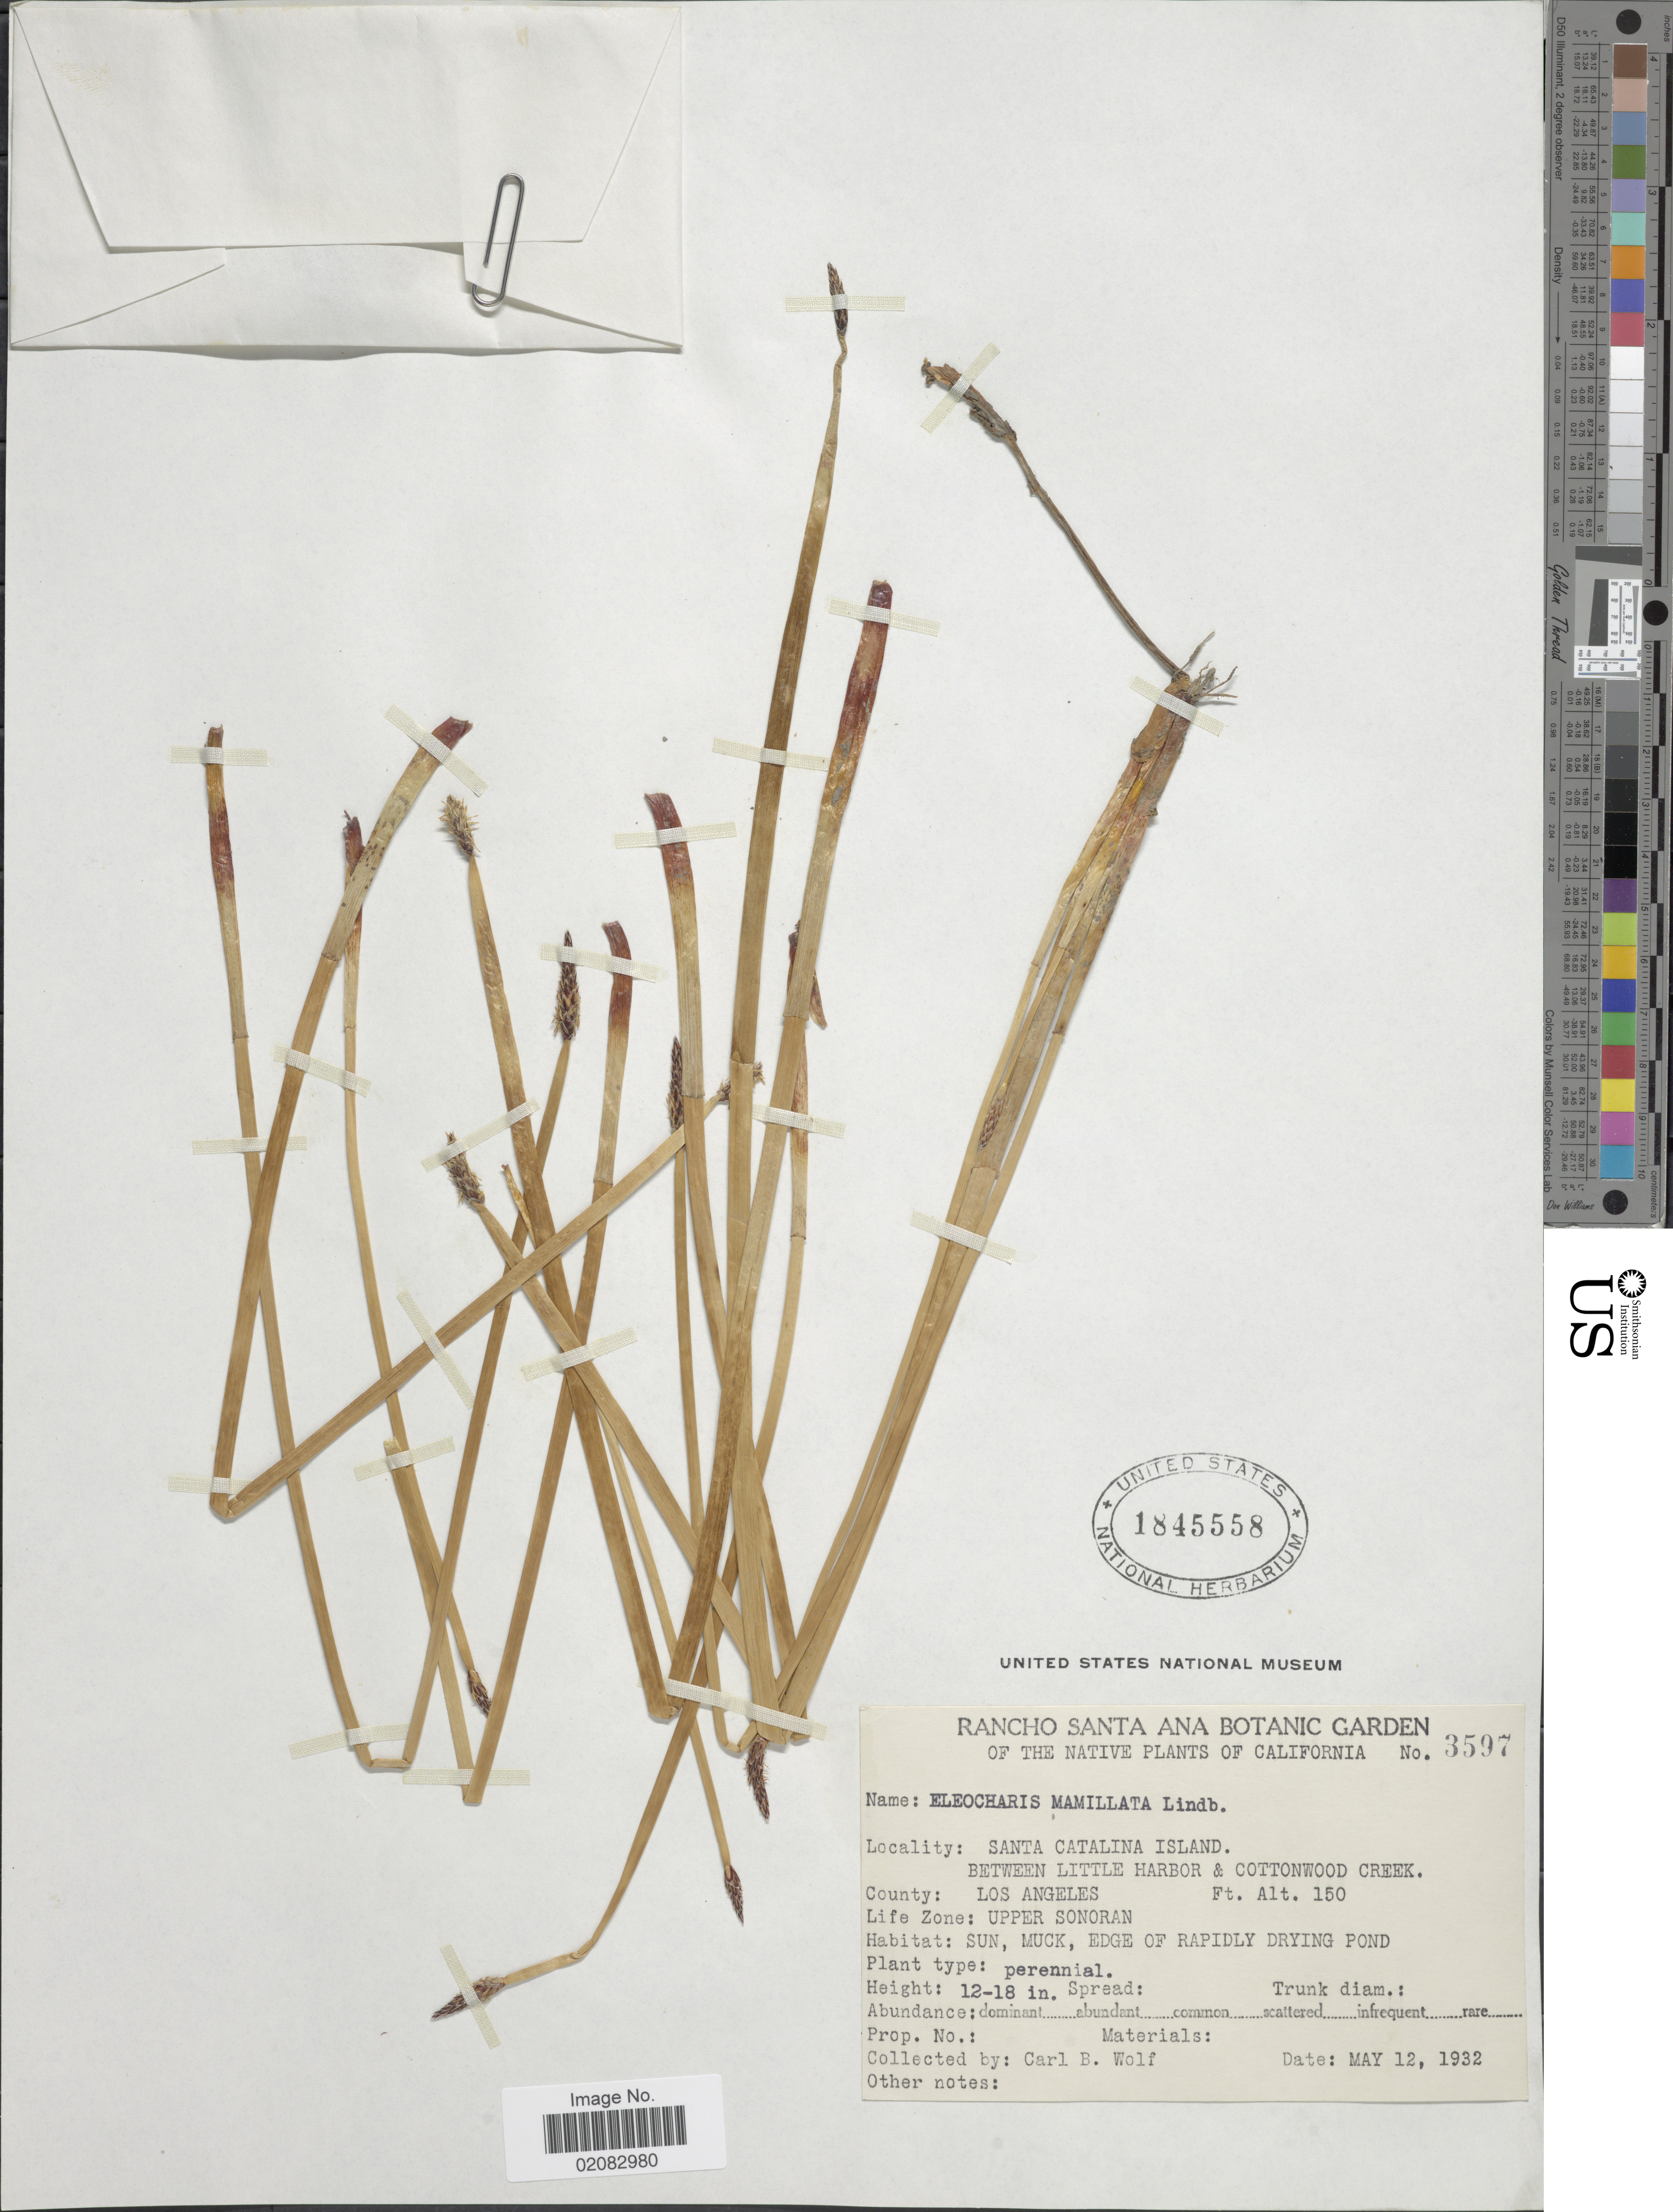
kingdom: Plantae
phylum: Tracheophyta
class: Liliopsida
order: Poales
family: Cyperaceae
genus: Eleocharis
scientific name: Eleocharis macrostachya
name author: Britton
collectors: C. B. Wolf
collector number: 3597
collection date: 1932-05-12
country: United States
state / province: California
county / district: Los Angeles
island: Santa Catalina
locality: The Native of California, Santa Catalina Island, Between Little Harbor & Cottonwood Creek, County: Los Angeles, Life Zone: Upper Sonoran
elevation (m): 46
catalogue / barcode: US 184558